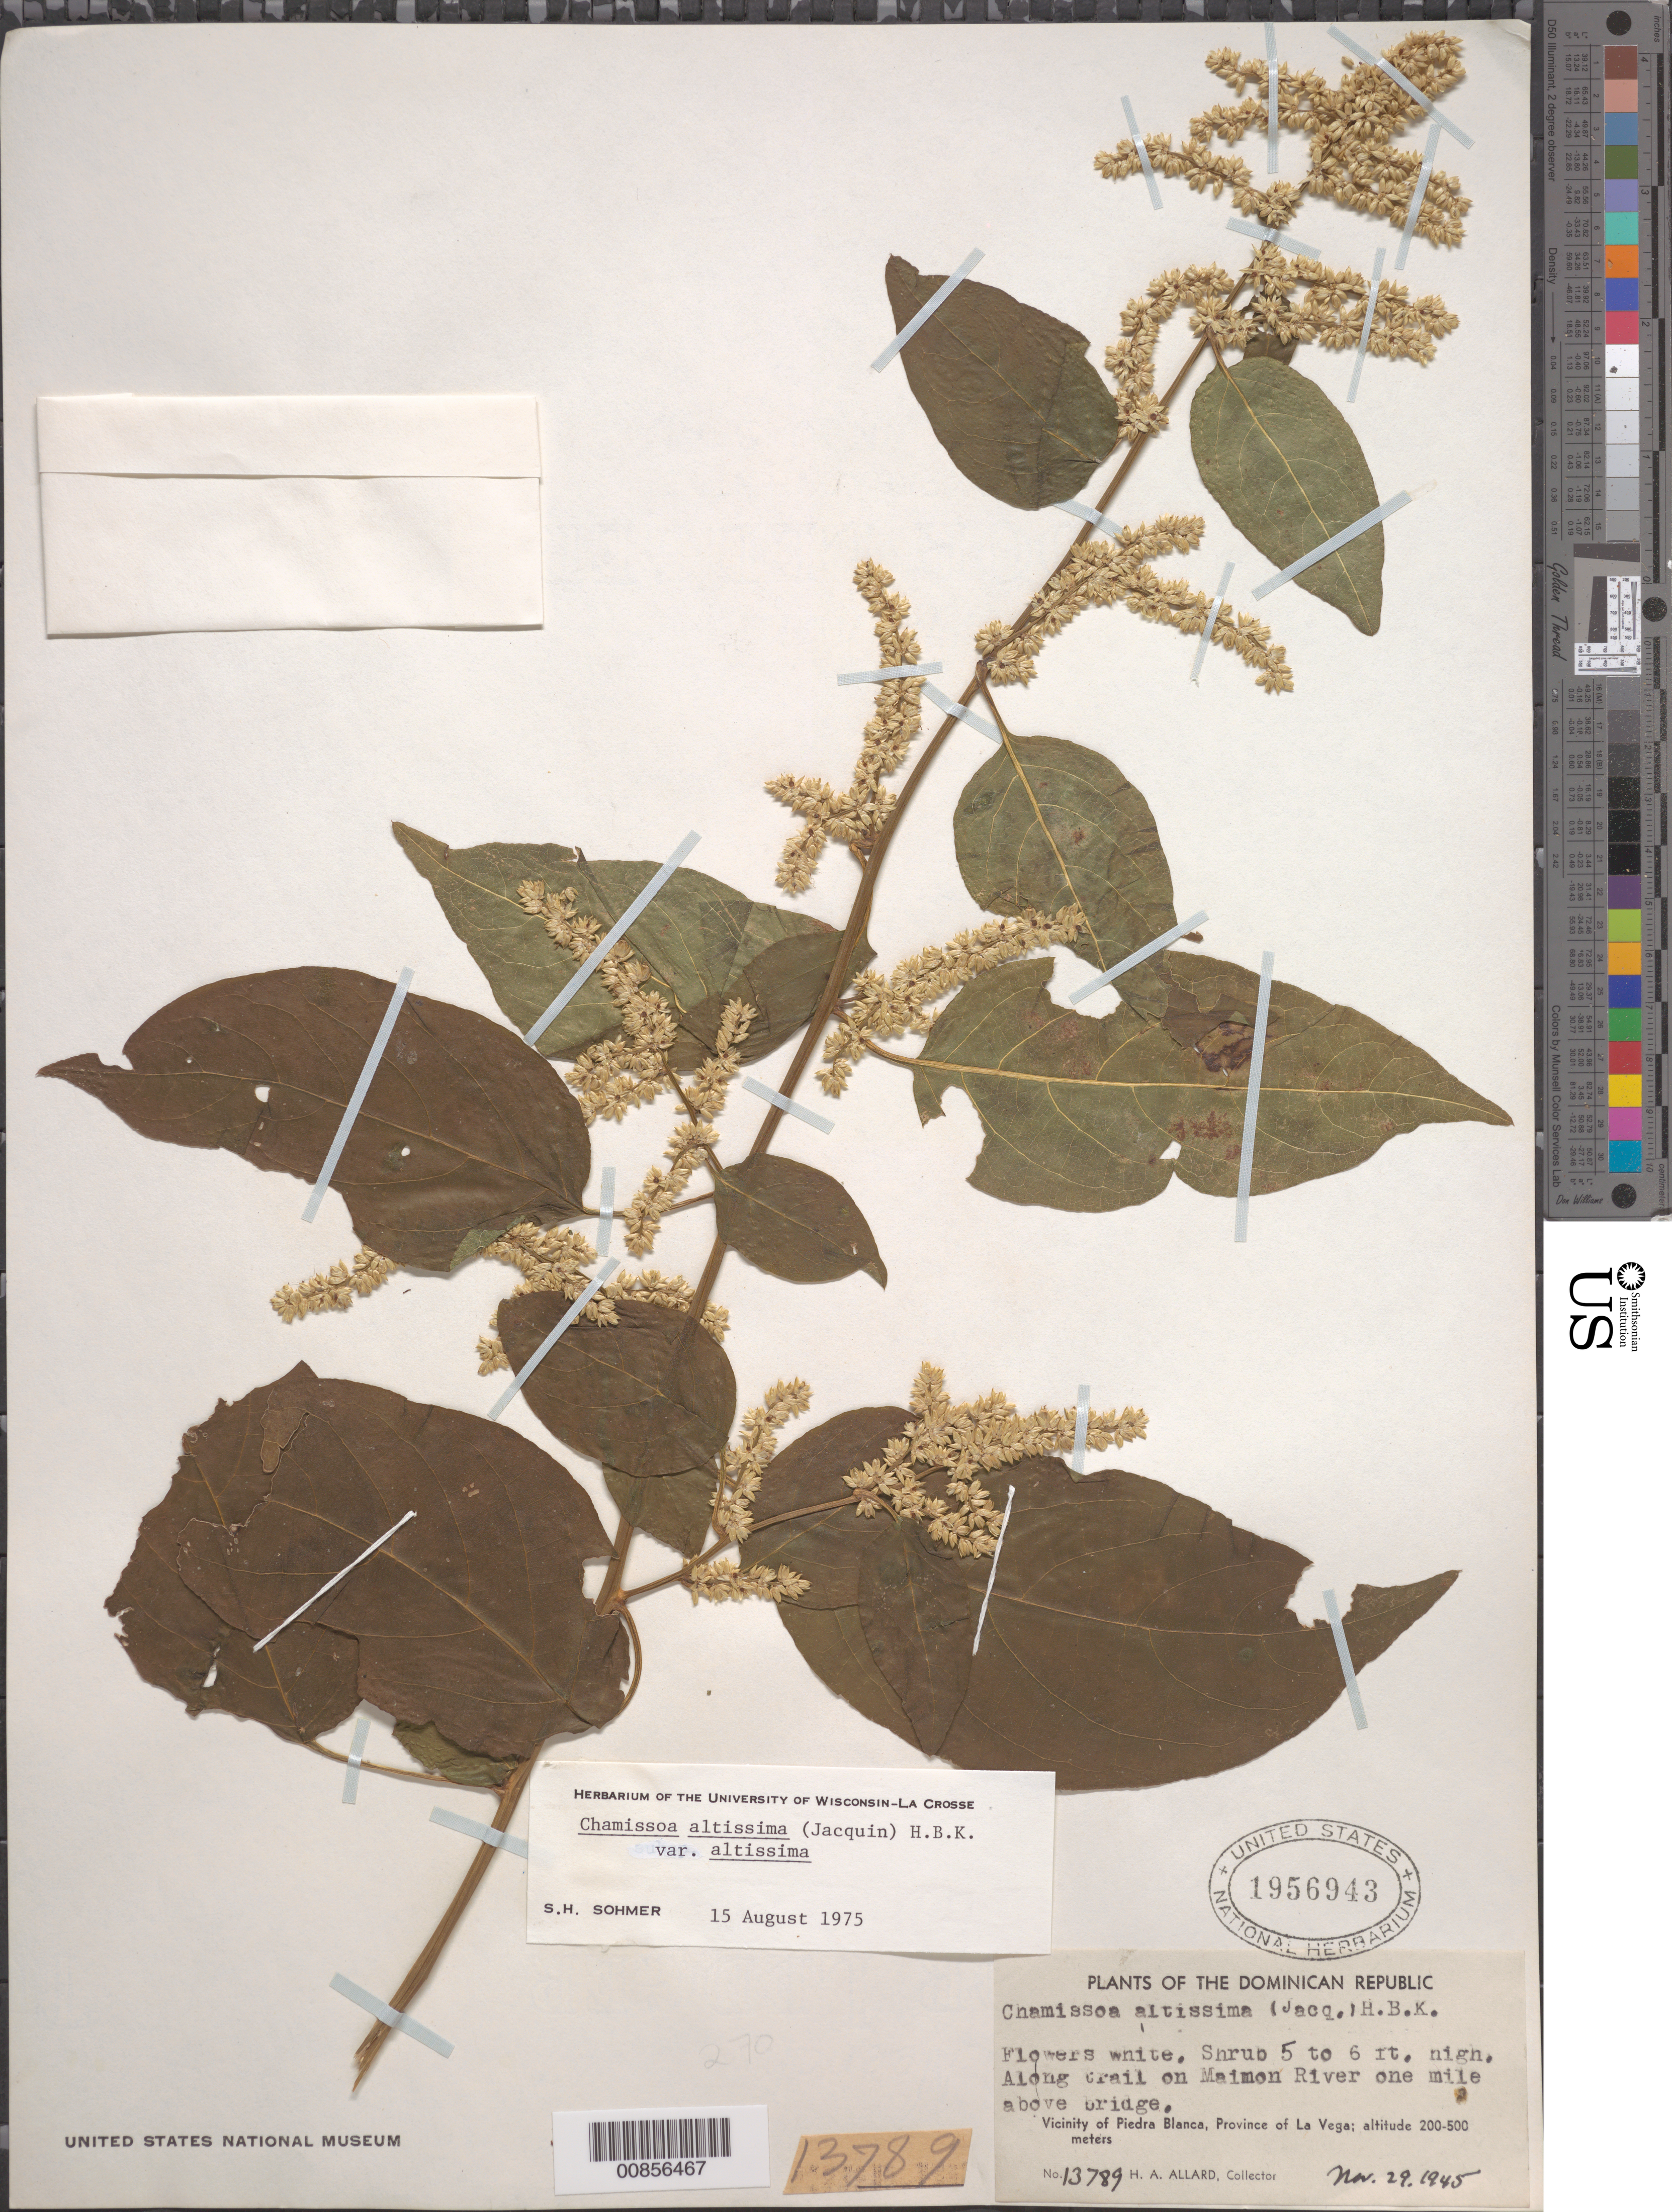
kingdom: Plantae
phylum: Tracheophyta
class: Magnoliopsida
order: Caryophyllales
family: Amaranthaceae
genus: Chamissoa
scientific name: Chamissoa altissima var. altissima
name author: (Jacq.) Kunth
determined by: Sohmer, S. H.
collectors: H. A. Allard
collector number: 13789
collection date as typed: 29 Nov 1945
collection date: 1945-11-29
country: Dominican Republic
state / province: La Vega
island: Hispaniola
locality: Vicinity of Piedra Blanca. Along trail on Maimon River one mile above bridge.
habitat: Along trail on river.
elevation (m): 200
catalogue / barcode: US 1956943